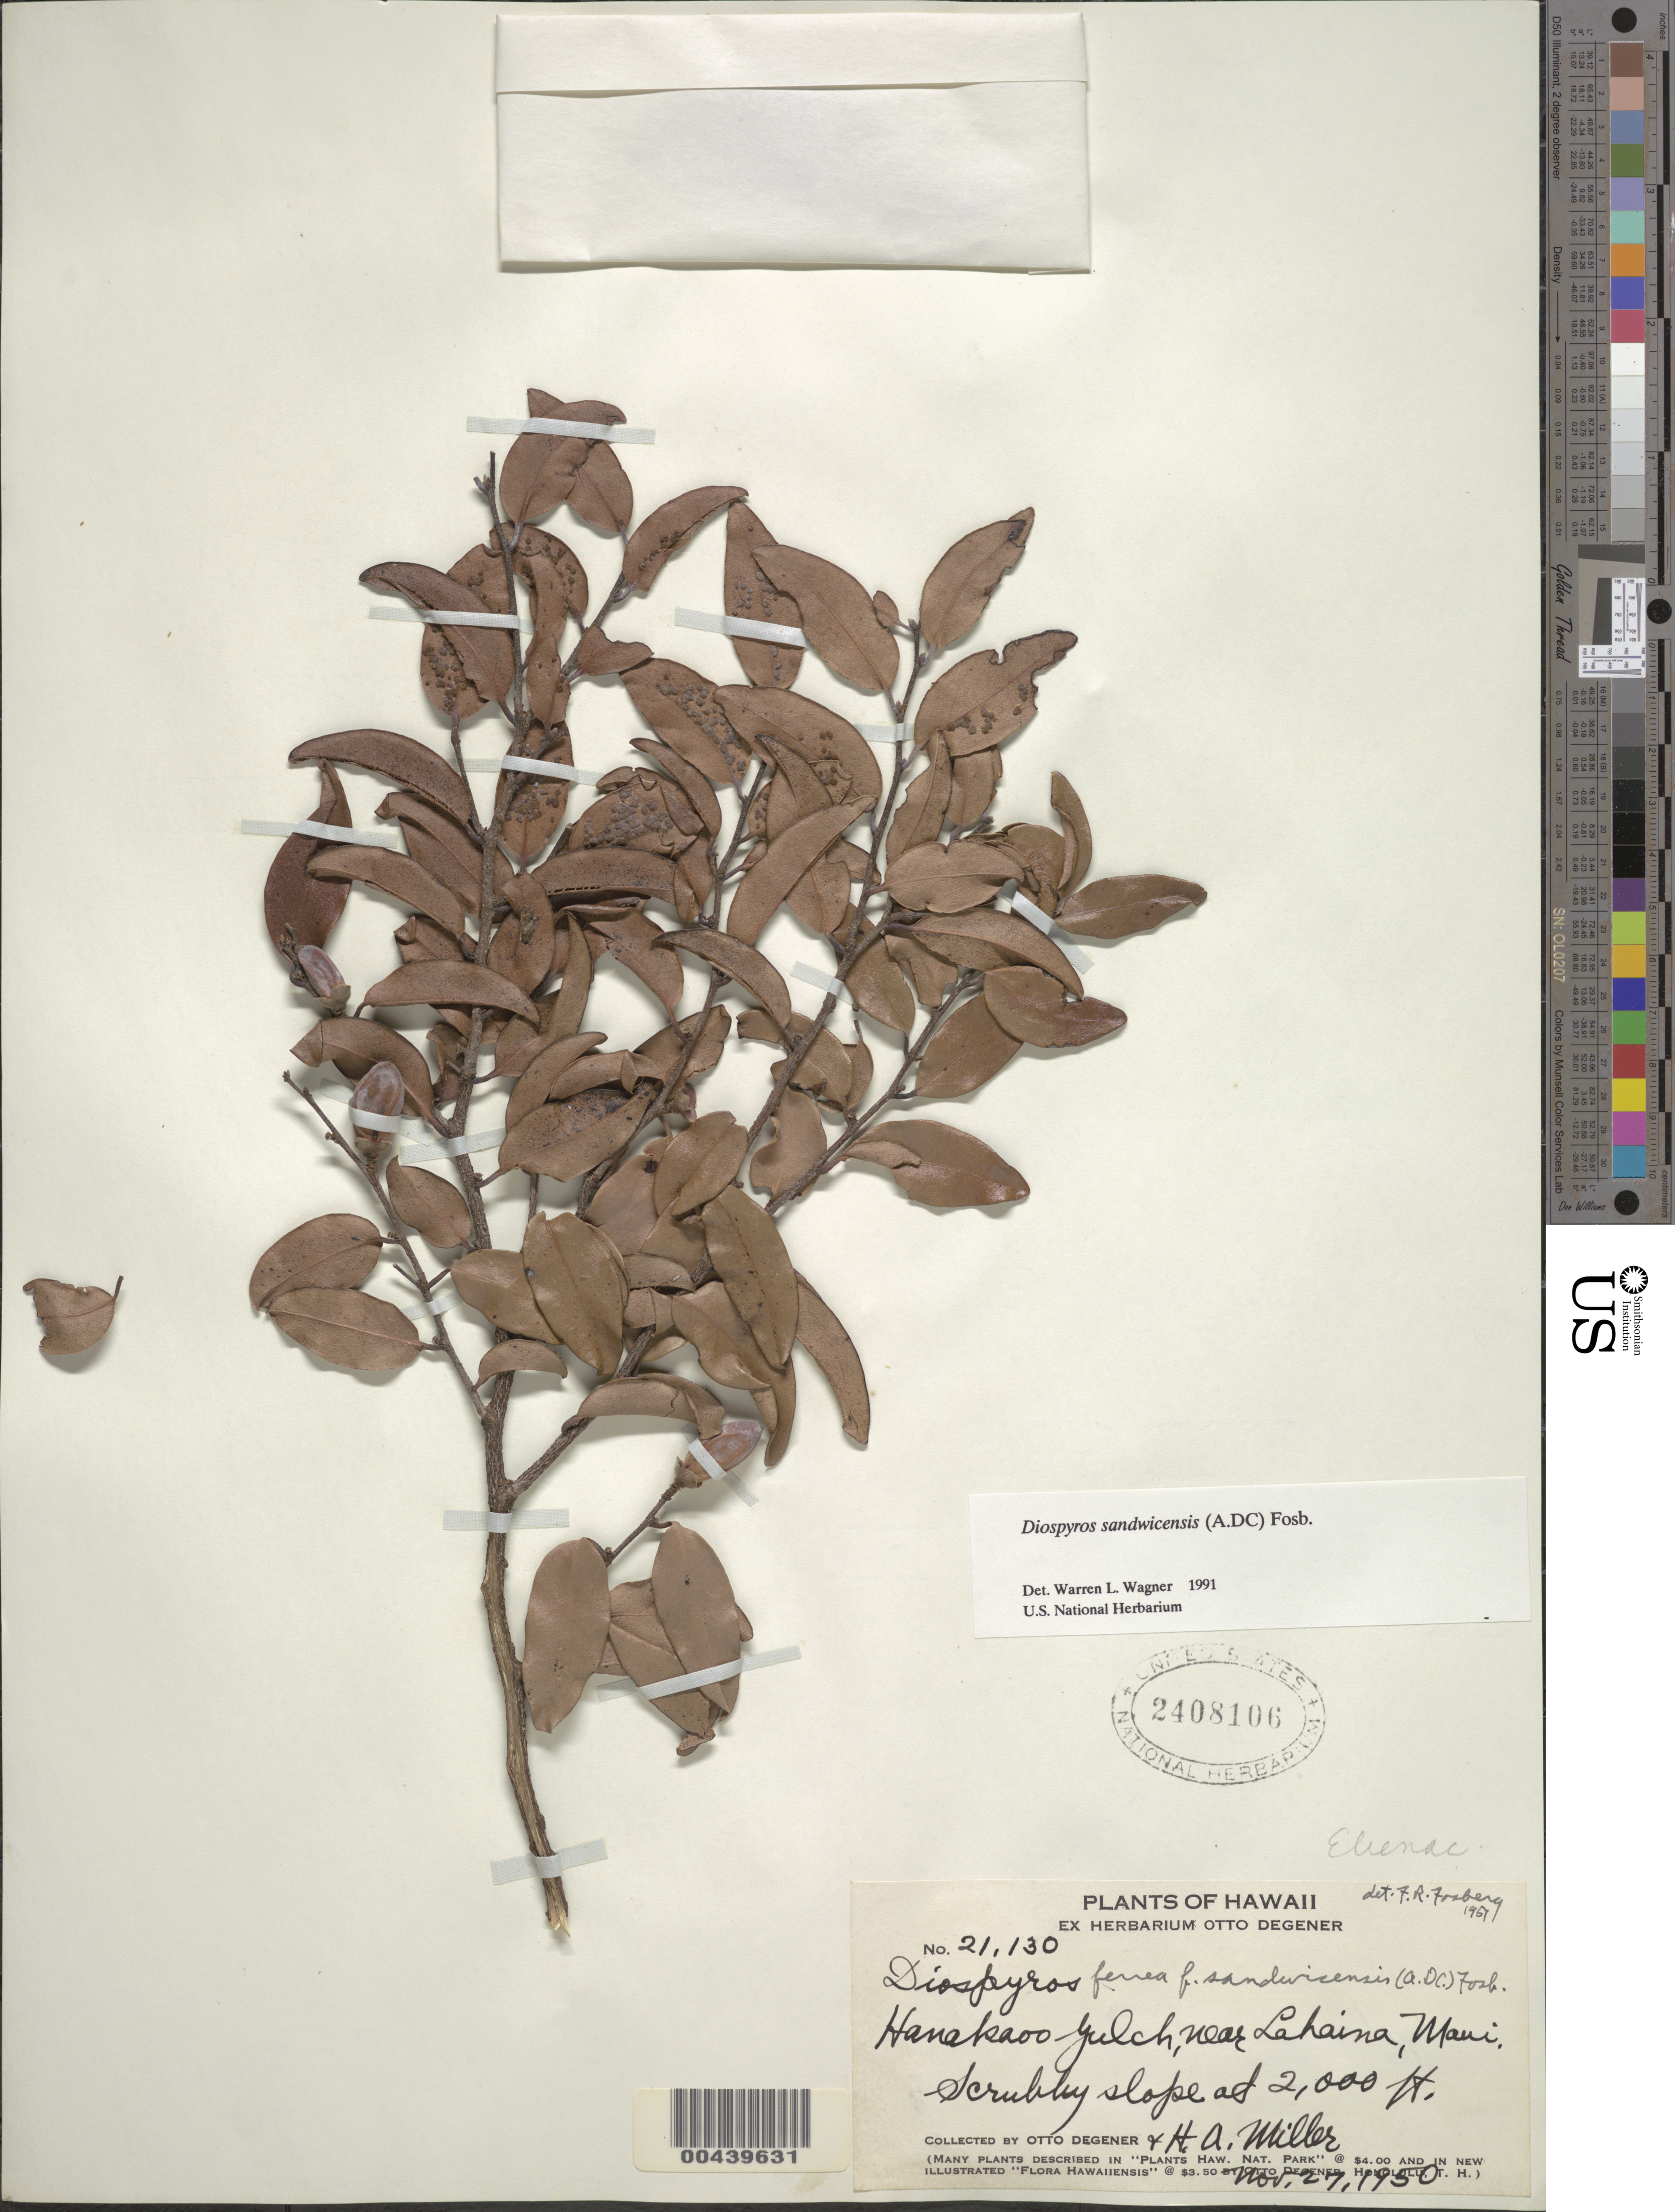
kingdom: Plantae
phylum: Tracheophyta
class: Magnoliopsida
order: Ericales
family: Ebenaceae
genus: Diospyros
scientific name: Diospyros sandwicensis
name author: (A. DC.) Fosberg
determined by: Wagner, W. L., (BOT), Smithsonian Institution - National Museum of Natural History (UNITED STATES)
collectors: O. Degener & H. A. Miller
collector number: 21130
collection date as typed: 27 Nov 1950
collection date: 1950-11-27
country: United States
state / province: Hawaii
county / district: Maui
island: Maui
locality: Hanakaoo Gulch, near Lahaina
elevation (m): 610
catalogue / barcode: US 2408106